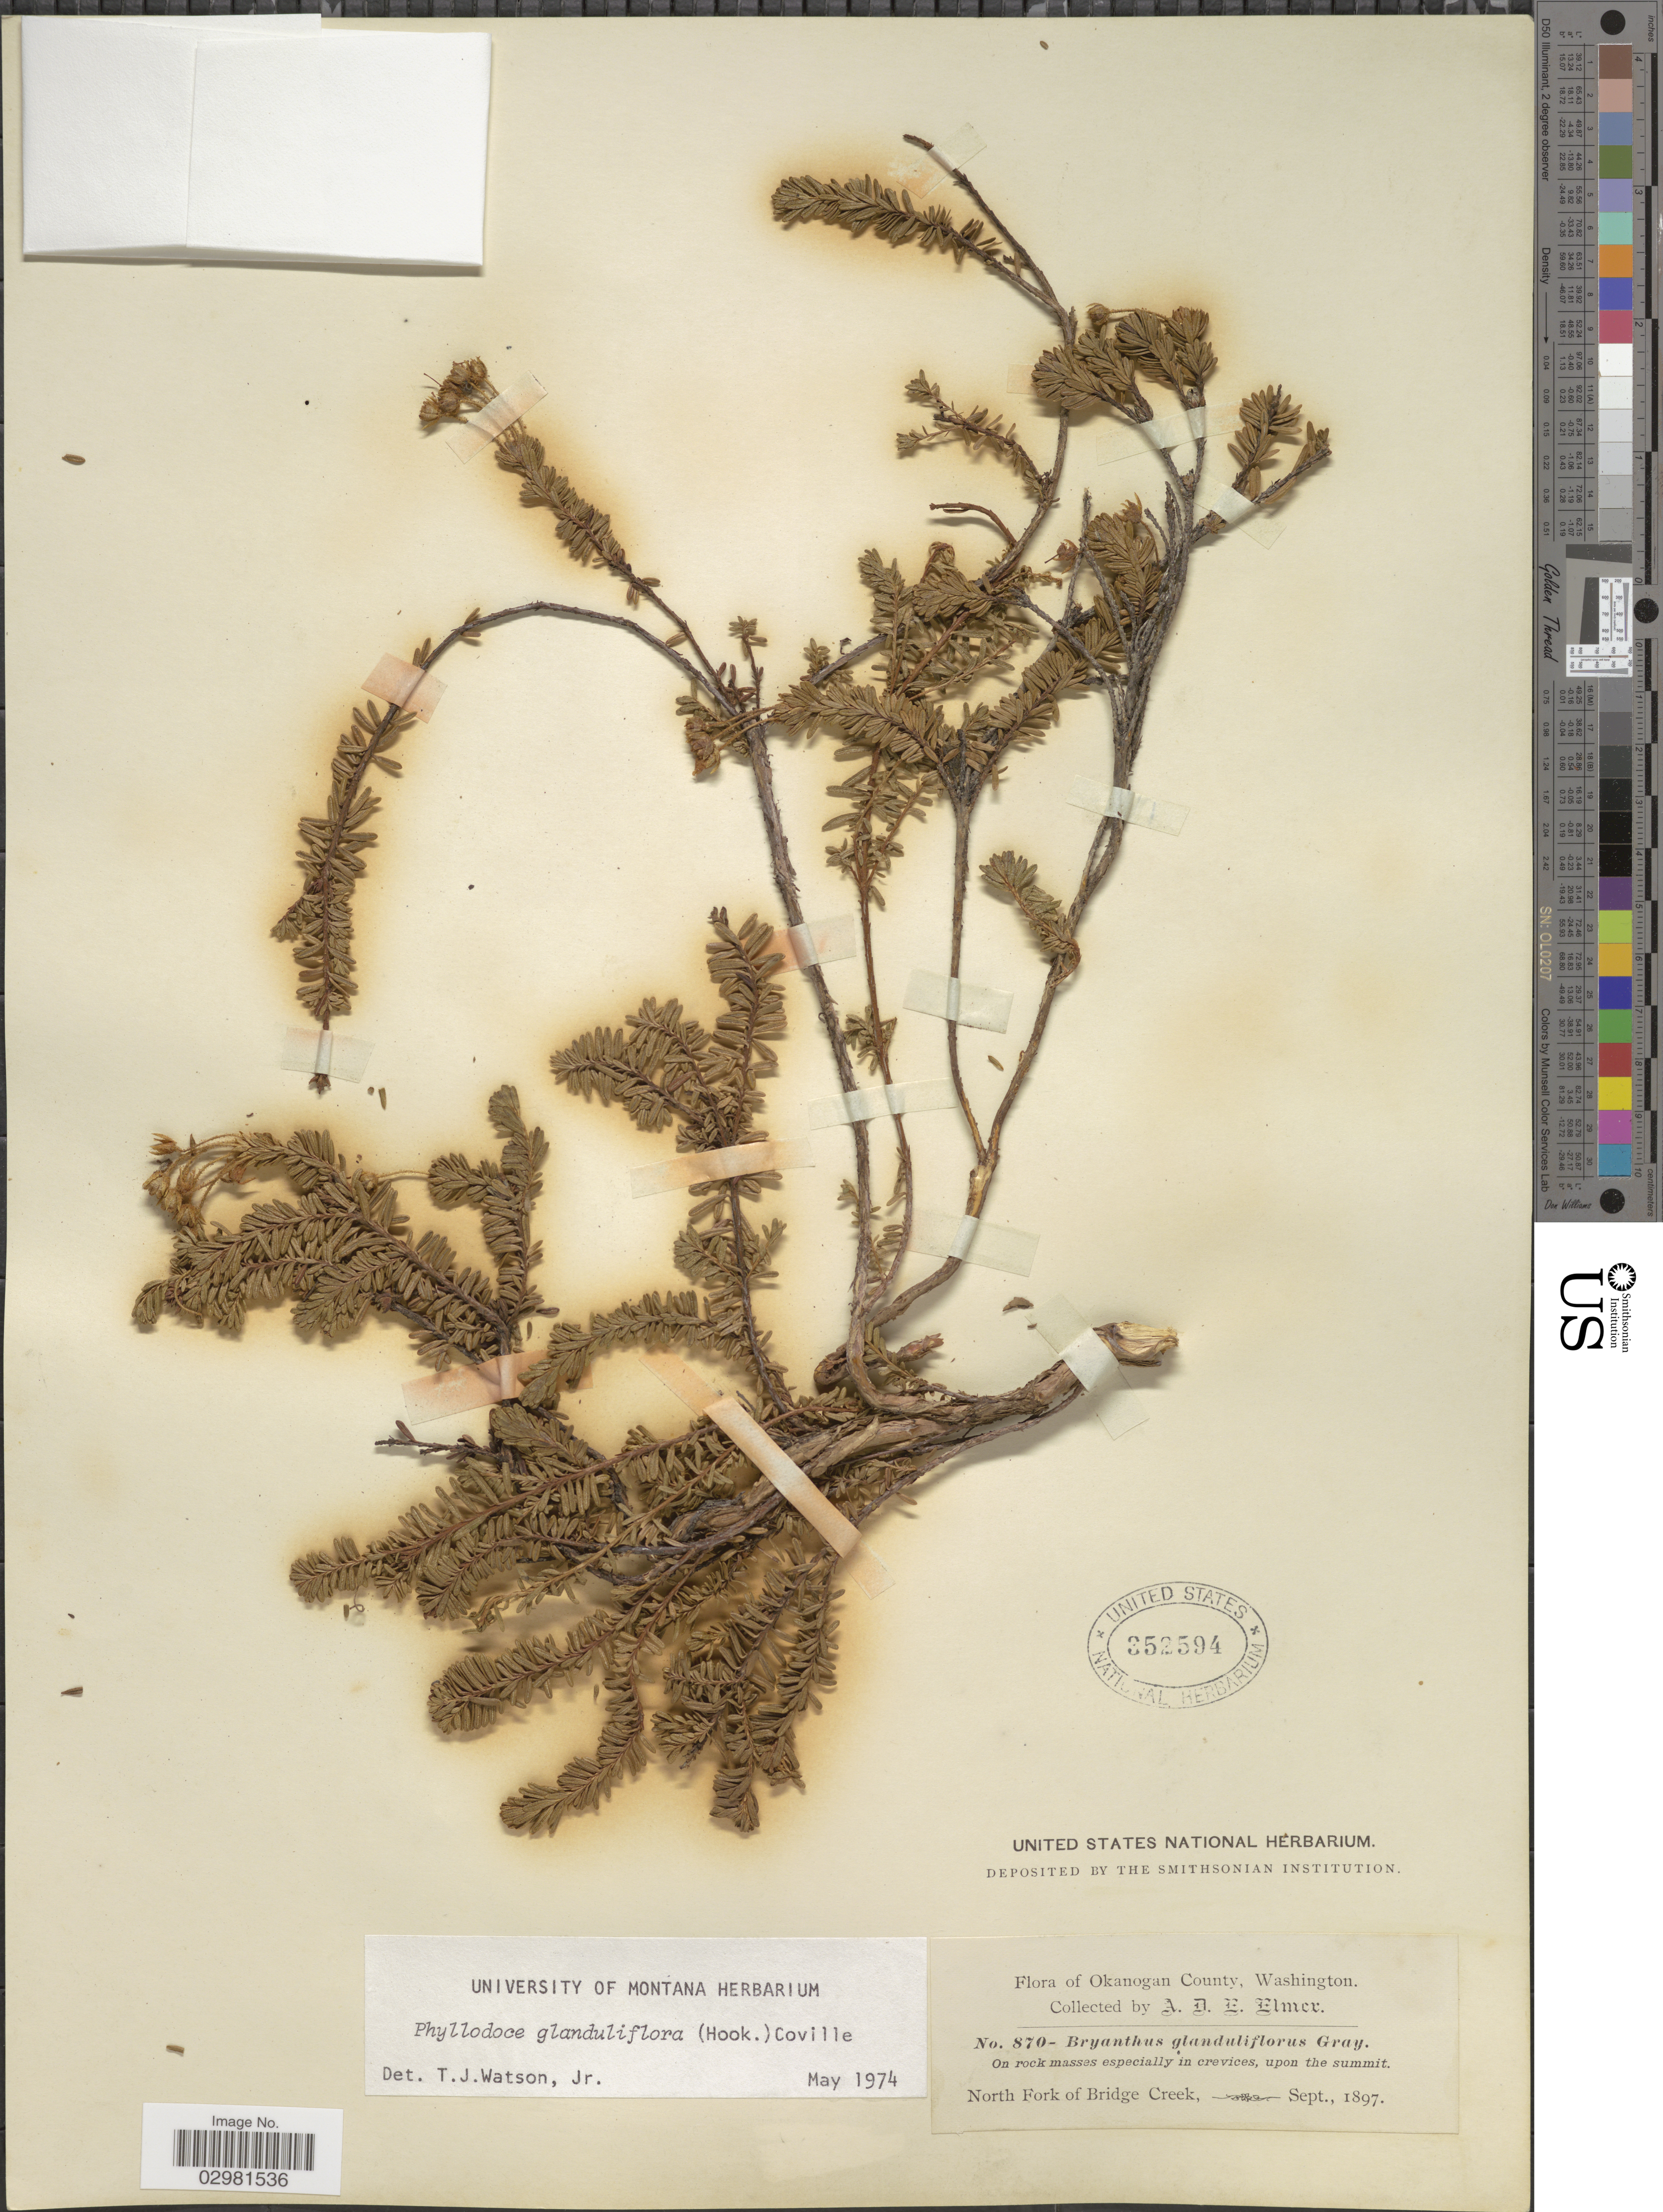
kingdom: Plantae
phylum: Tracheophyta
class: Magnoliopsida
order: Ericales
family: Ericaceae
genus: Phyllodoce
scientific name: Phyllodoce glanduliflora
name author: (Hook.) Coville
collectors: A. D. E. Elmer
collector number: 870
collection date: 1897-09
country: United States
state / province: Washington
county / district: Okanogan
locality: Okanogan County, North Fork of Bridge Creek.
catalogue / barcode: US 352594